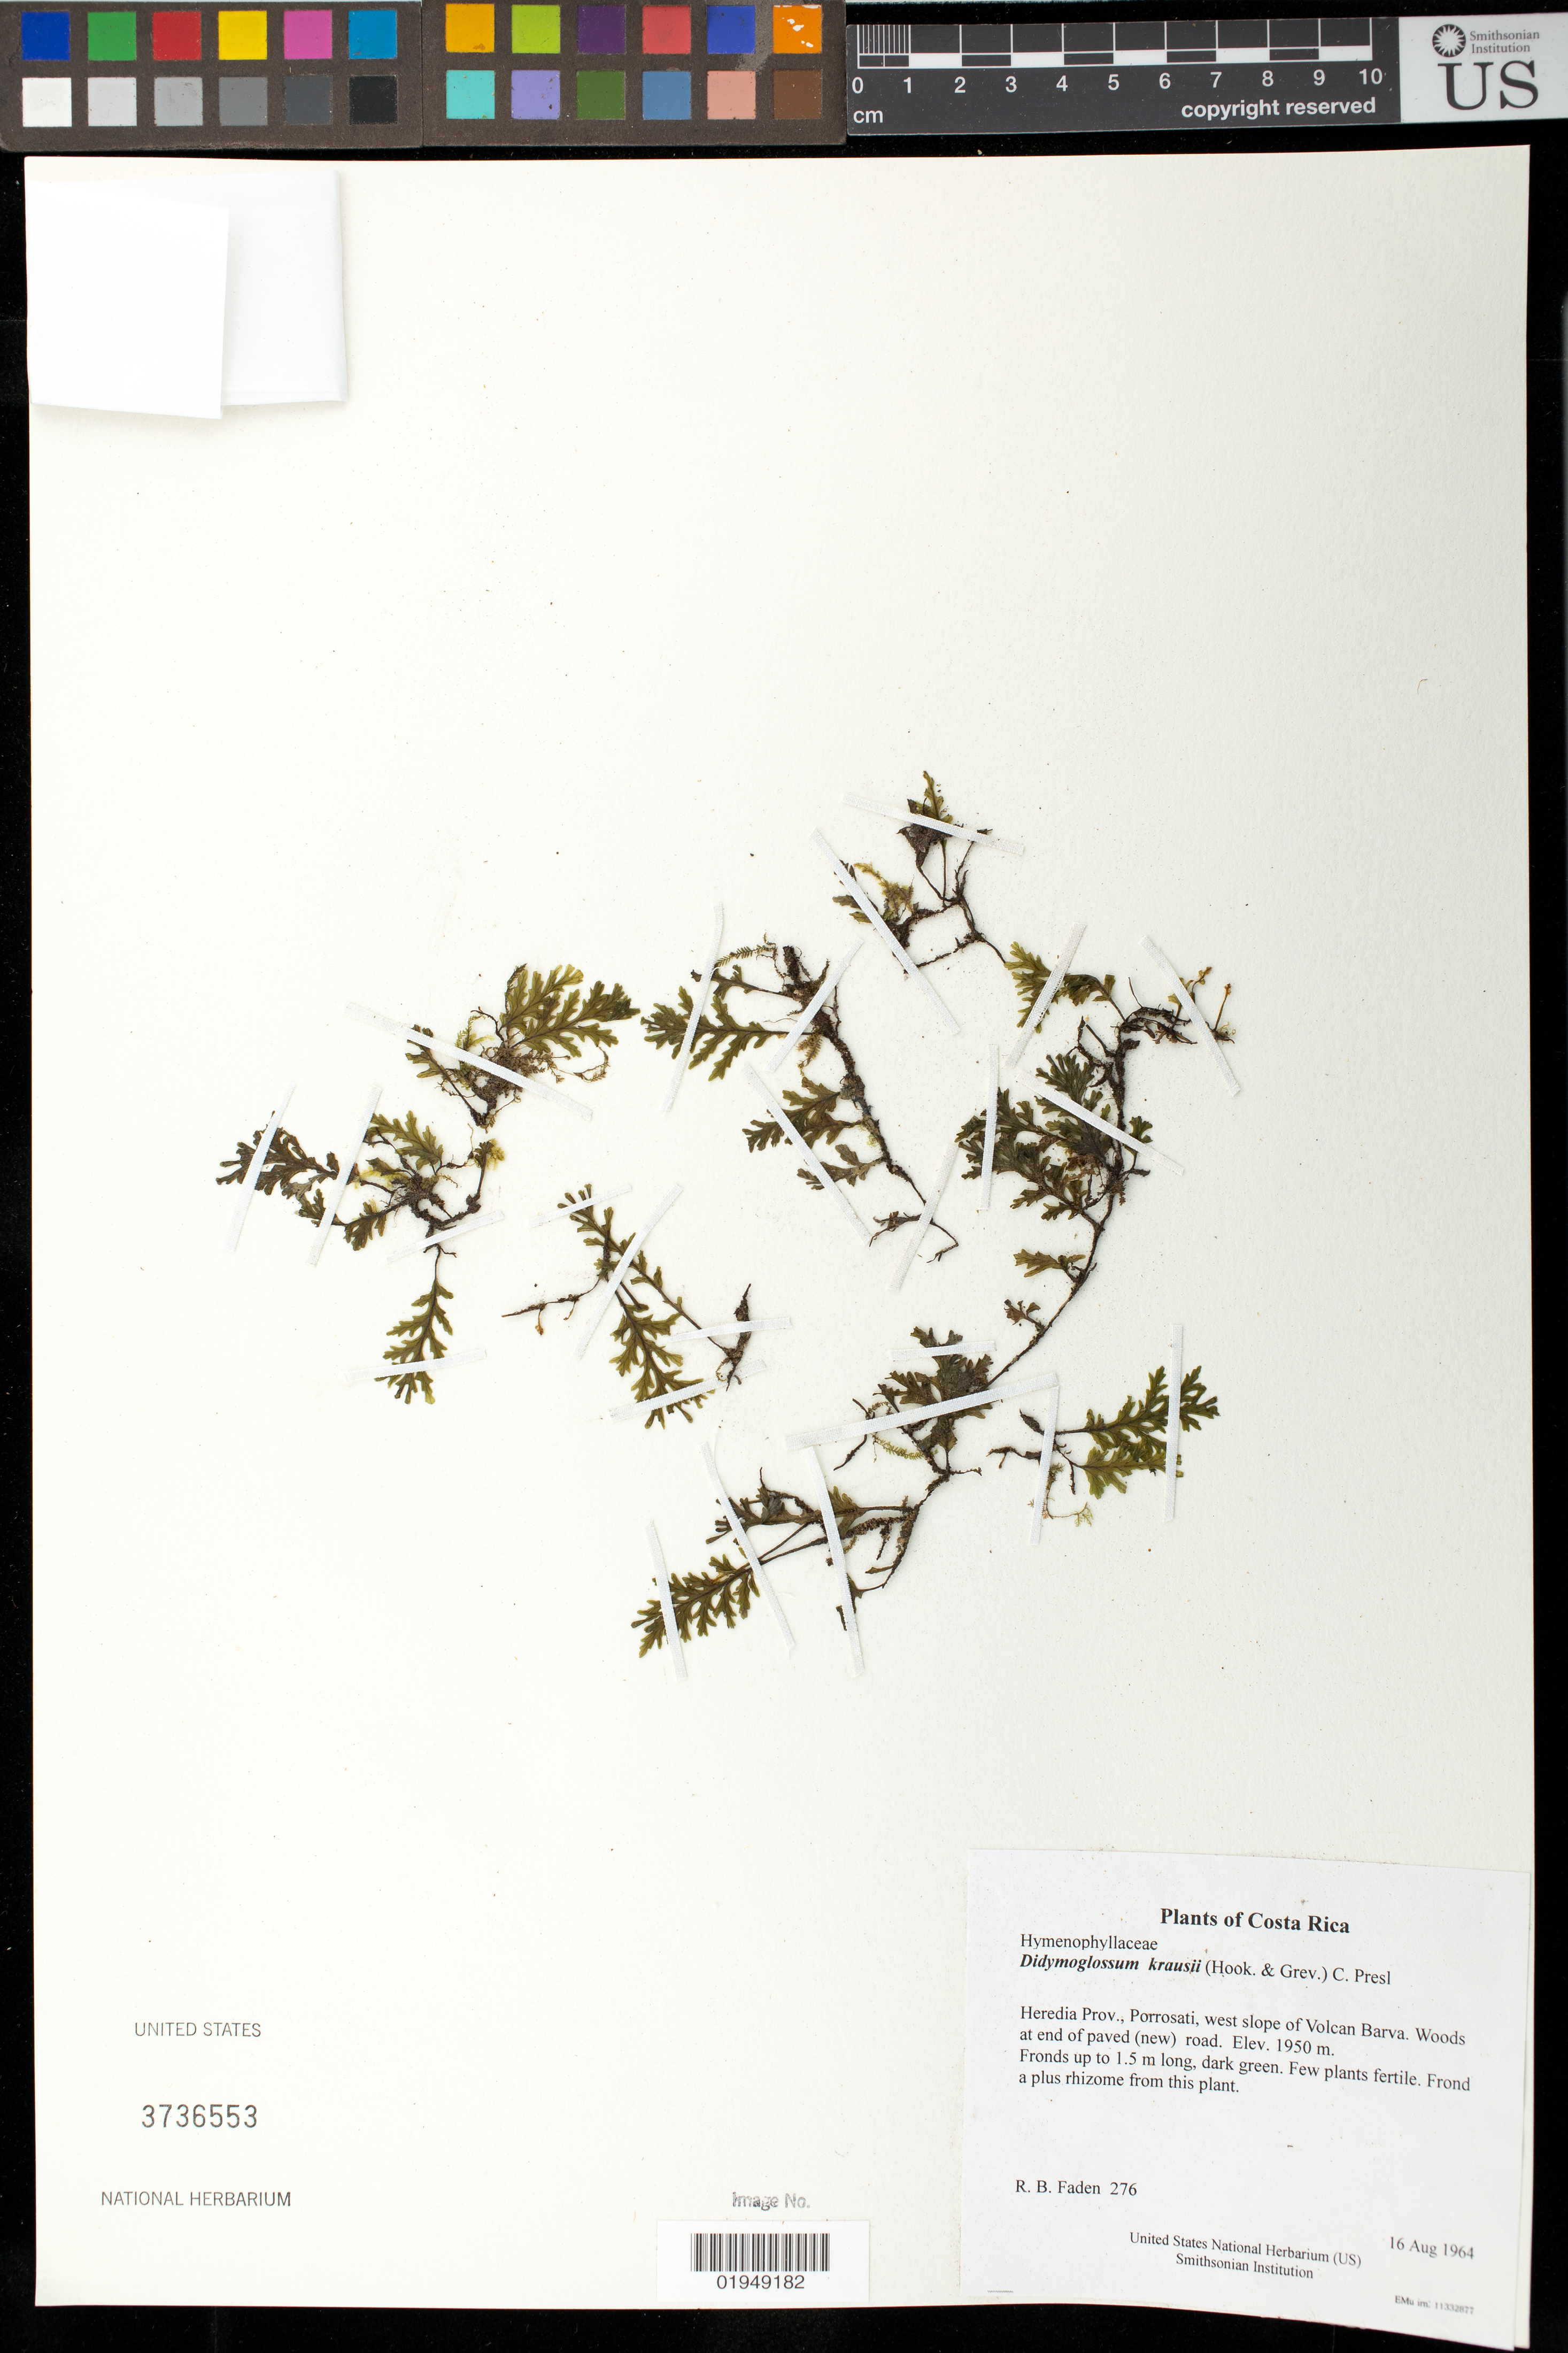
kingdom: Plantae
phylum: Tracheophyta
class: Polypodiopsida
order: Hymenophyllales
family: Hymenophyllaceae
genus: Didymoglossum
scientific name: Didymoglossum krausii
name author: (Hook. & Grev.) C. Presl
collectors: R. B. Faden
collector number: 276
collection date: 1964-08-16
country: Costa Rica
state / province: Heredia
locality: Porrosati, west slope of Volcan Barva. Woods at end of paved (new) road.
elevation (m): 1950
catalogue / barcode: US 3736553